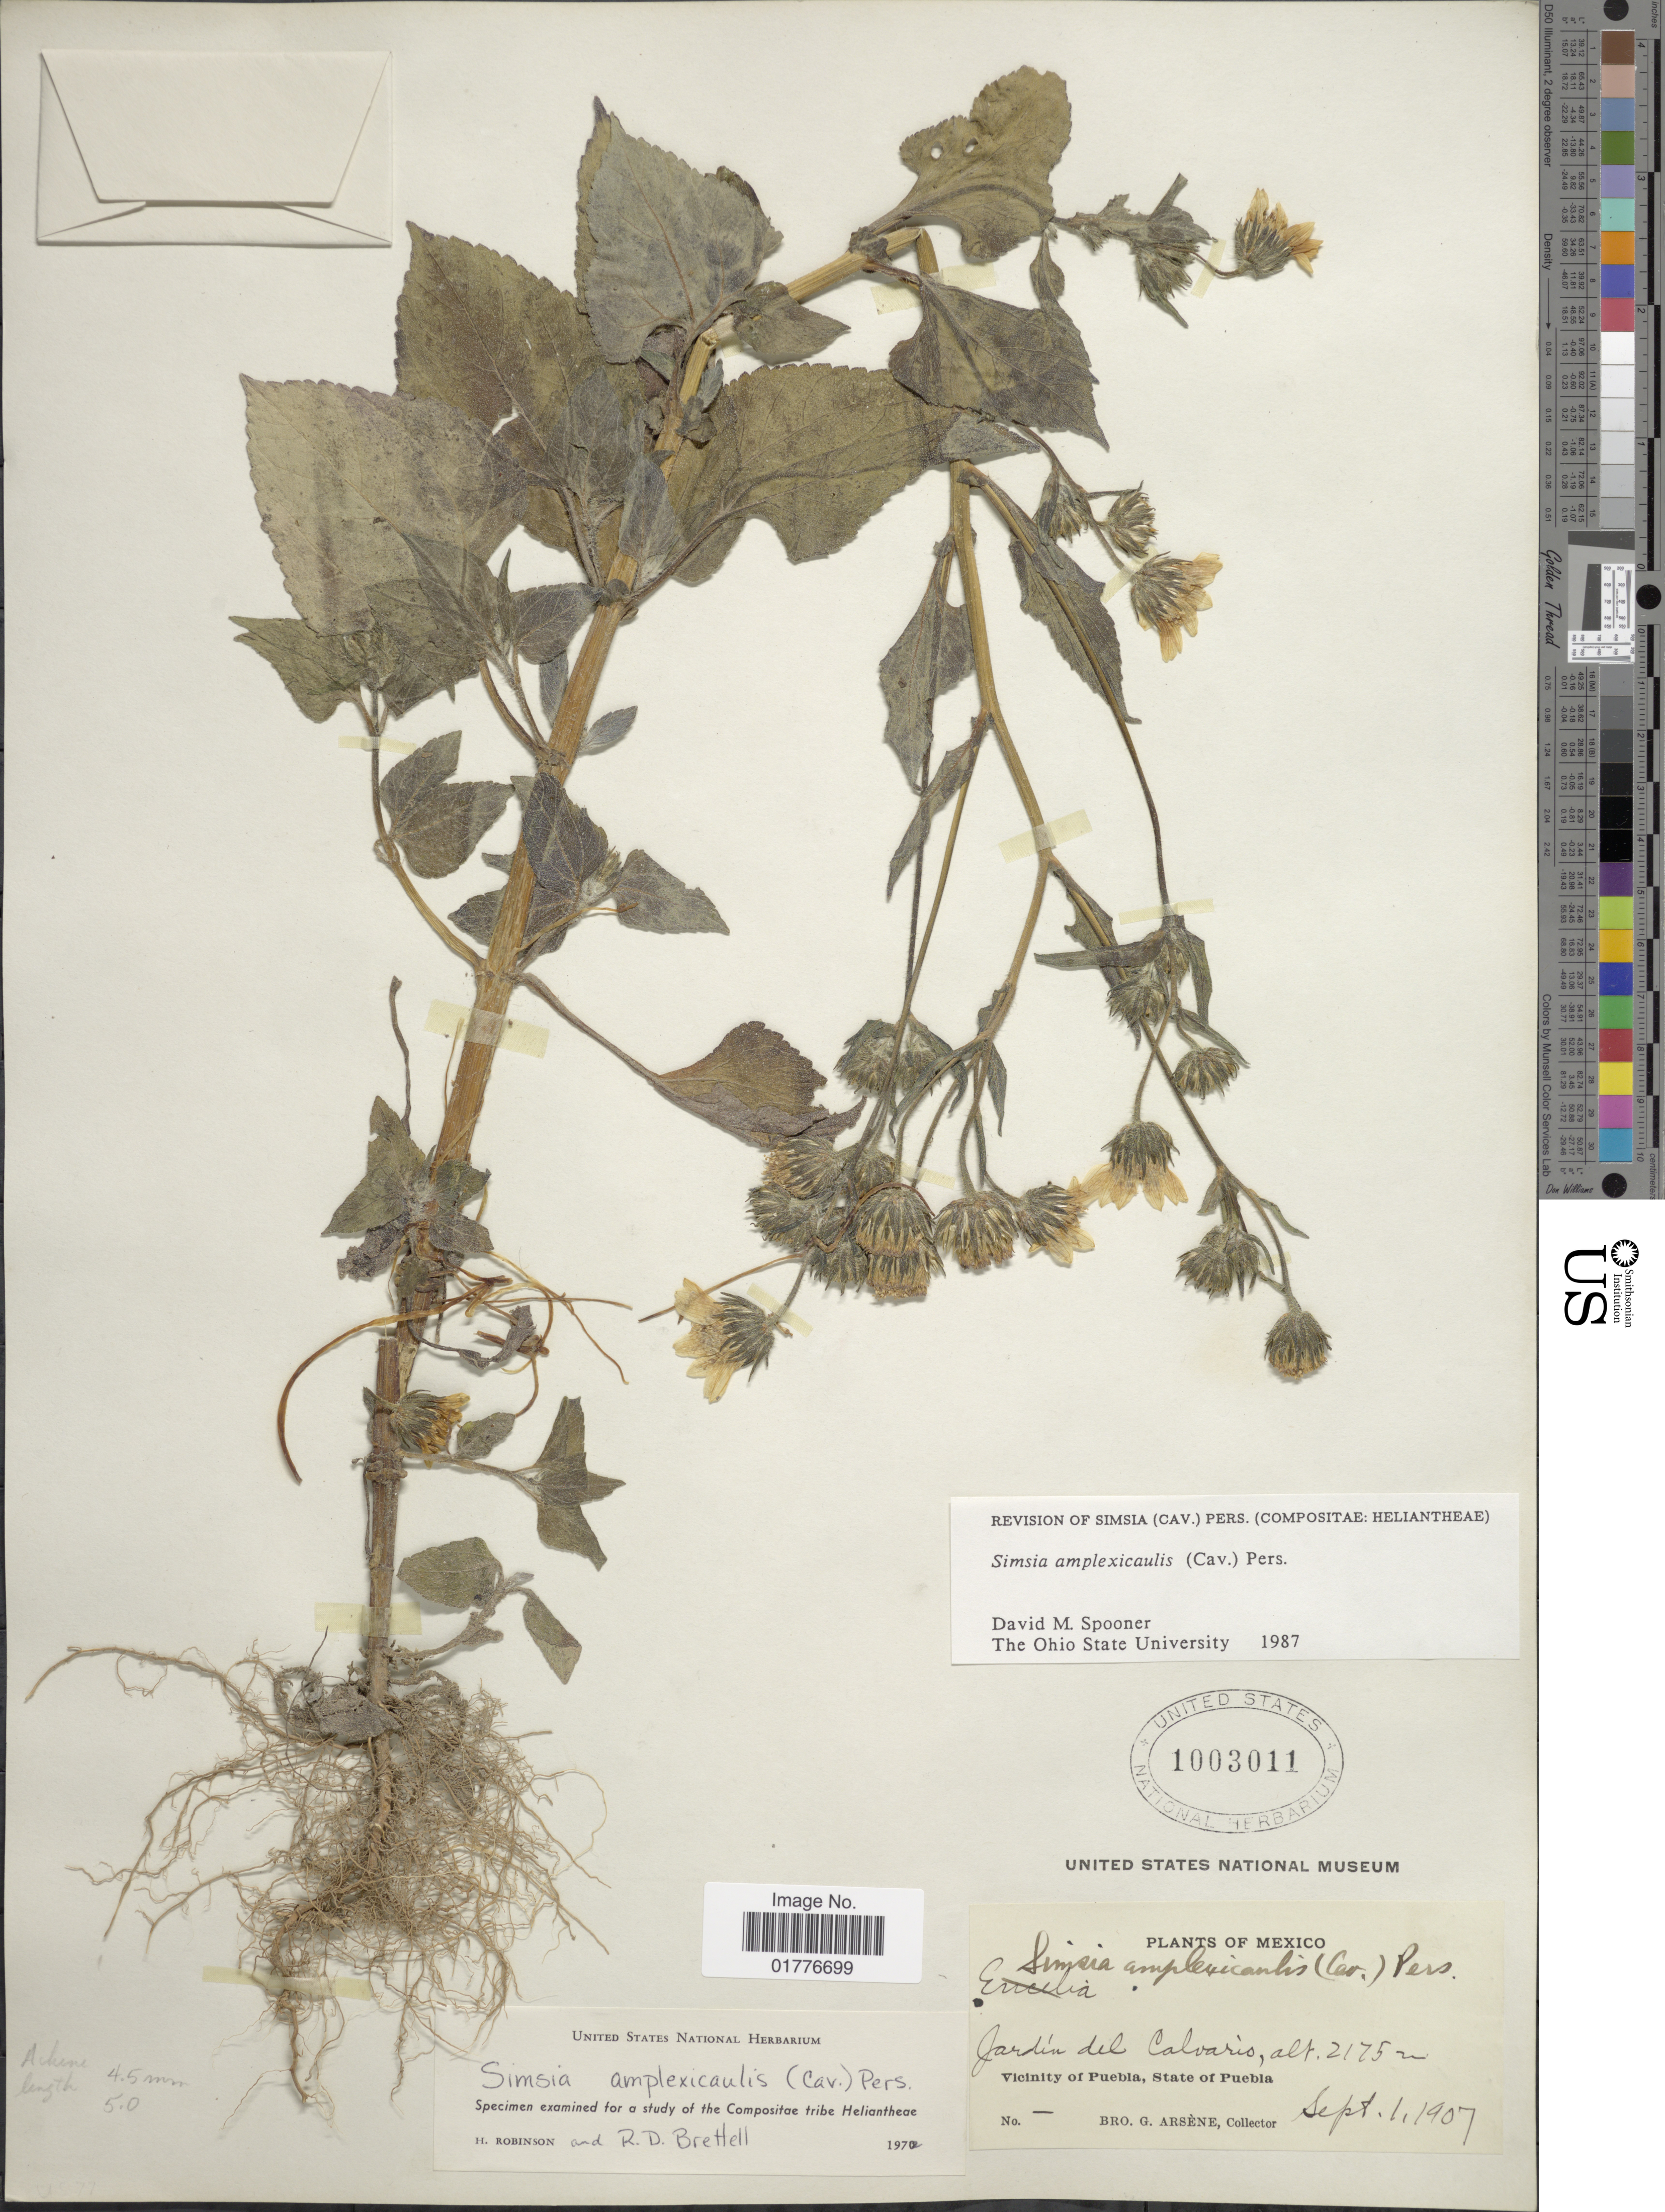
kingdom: Plantae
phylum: Tracheophyta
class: Magnoliopsida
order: Asterales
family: Asteraceae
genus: Simsia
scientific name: Simsia amplexicaulis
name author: (Cav.) Pers.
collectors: Bro. G. Arsène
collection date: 1907-09-01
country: Mexico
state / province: Puebla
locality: Jardin del Calvario. State of Puebla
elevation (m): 2175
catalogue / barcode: US 1003011